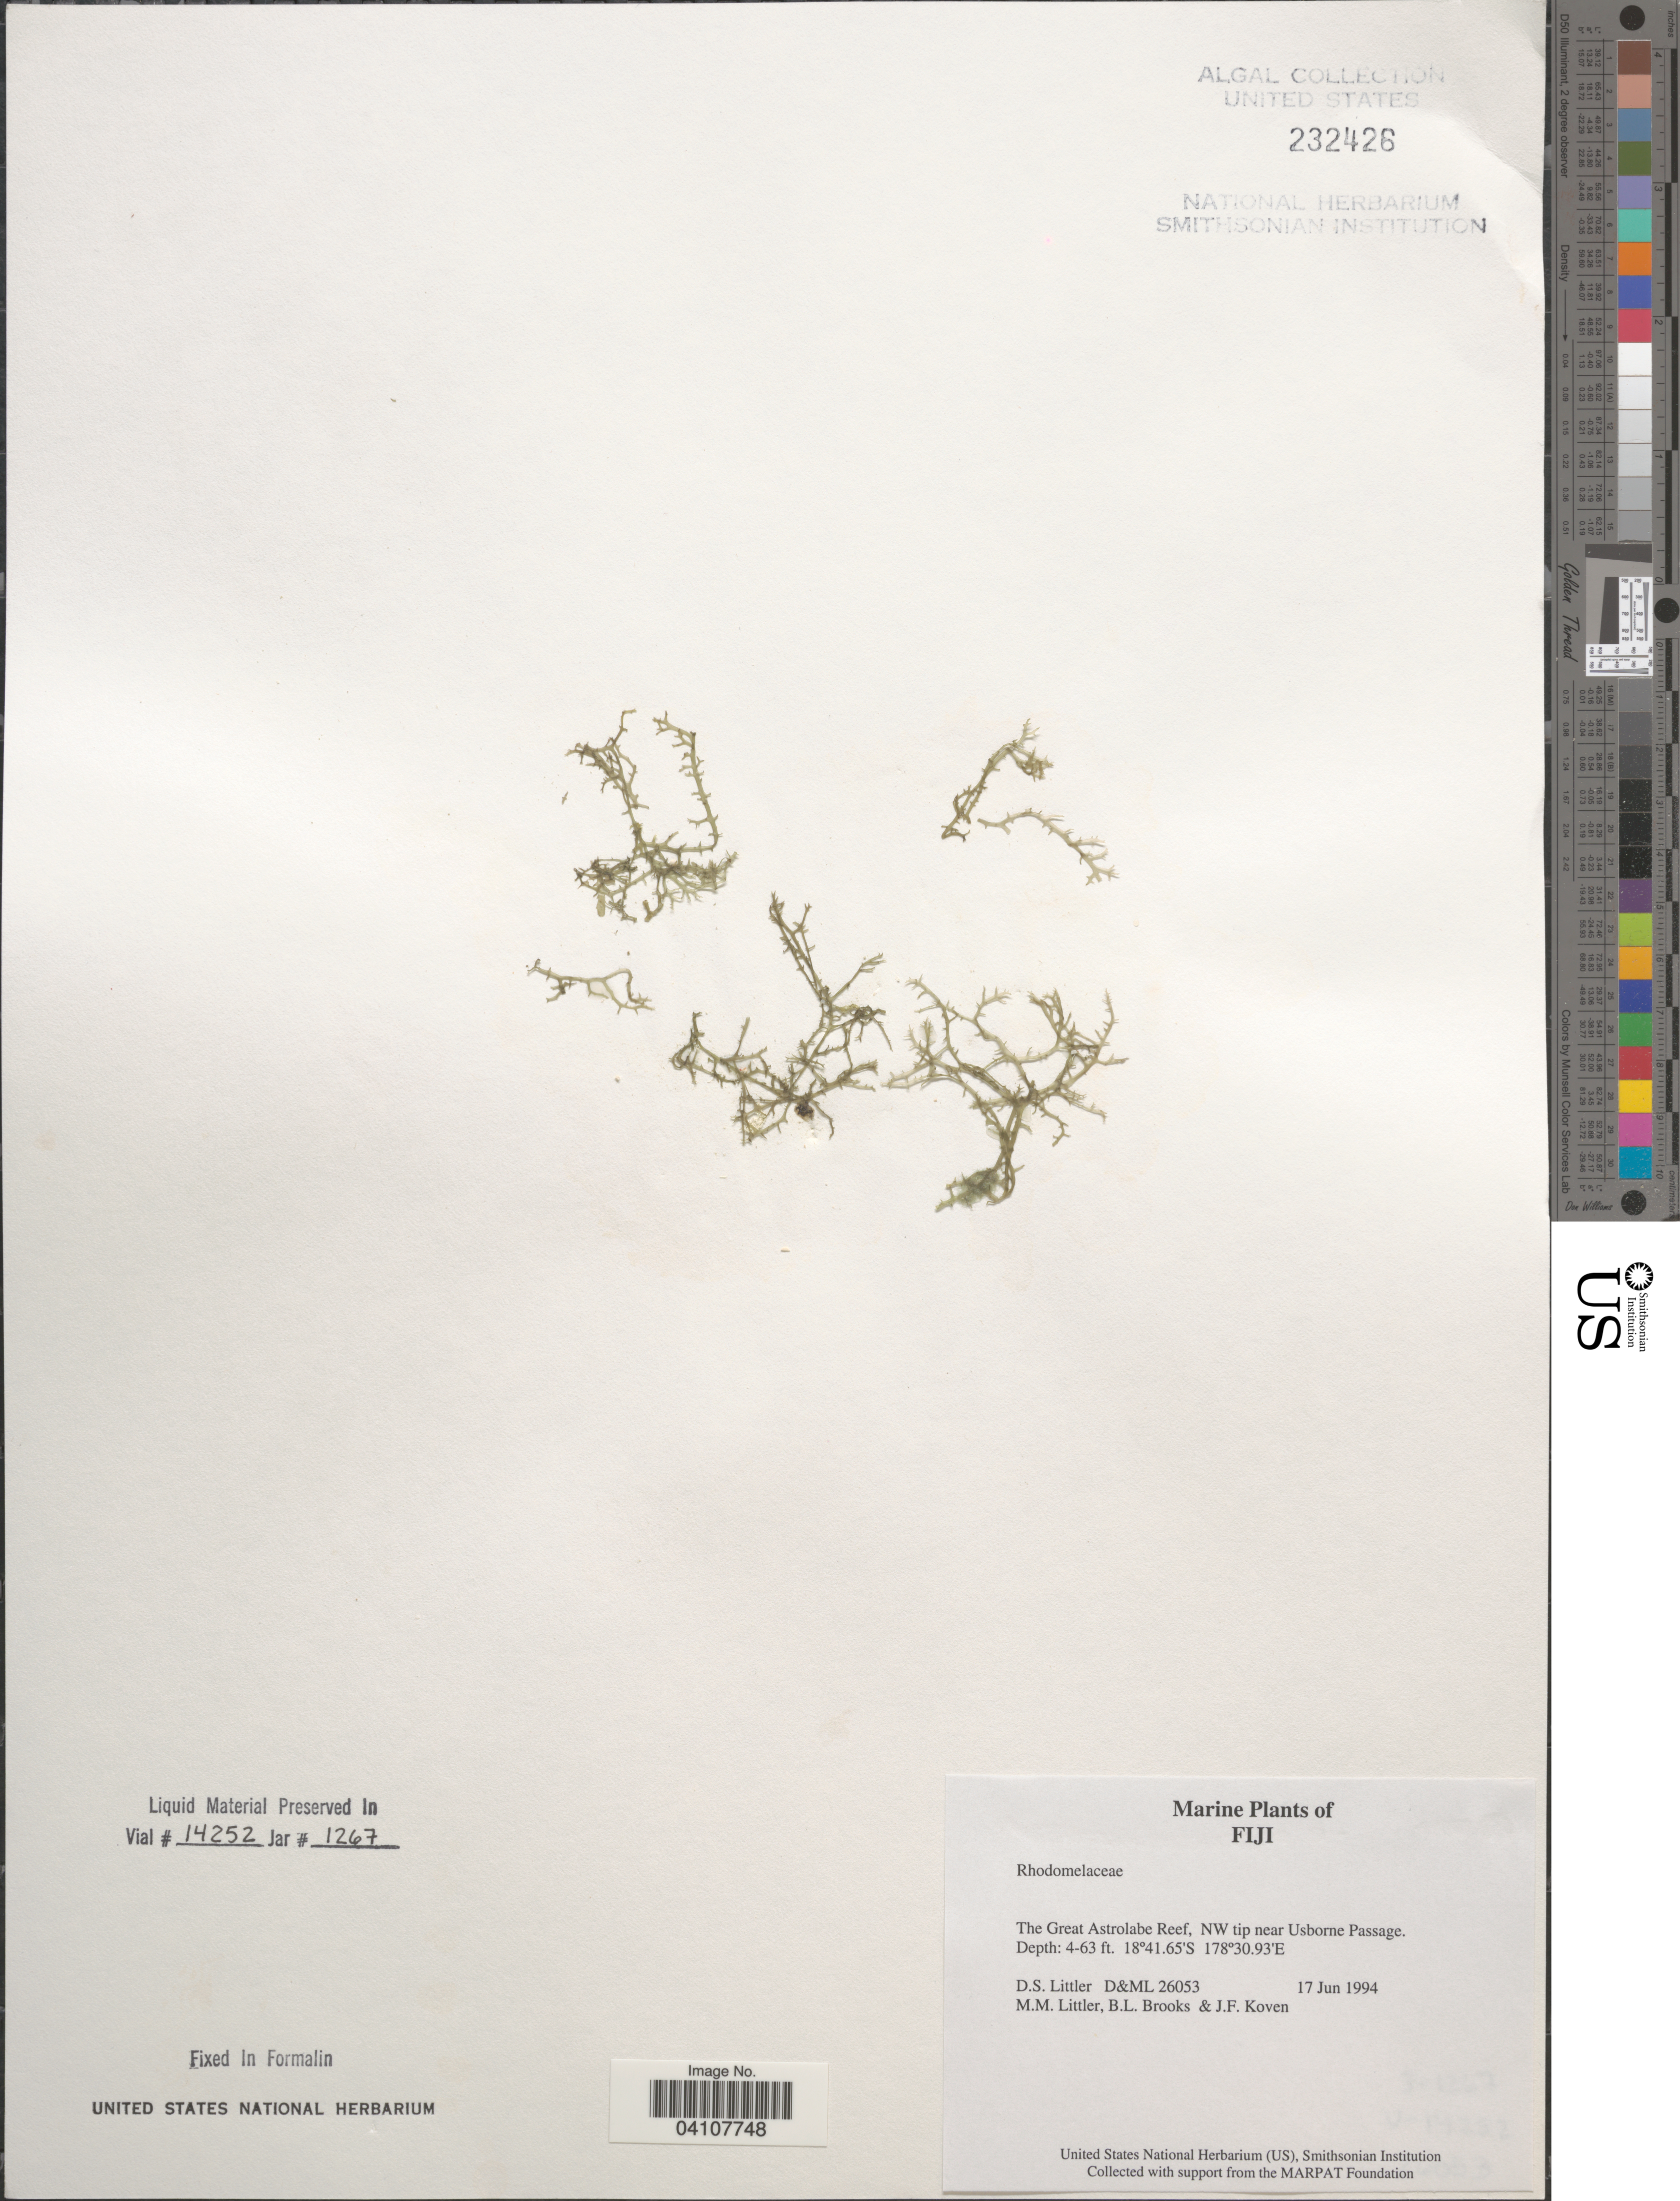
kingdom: Plantae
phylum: Rhodophyta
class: Florideophyceae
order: Ceramiales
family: Rhodomelaceae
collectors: D. S. Littler, B. Brooks & J. Koven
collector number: D&ML26053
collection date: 1994-06-17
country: Fiji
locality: The Great Astrolabe Reef, NW tip near Usborne Passage.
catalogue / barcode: US 232426